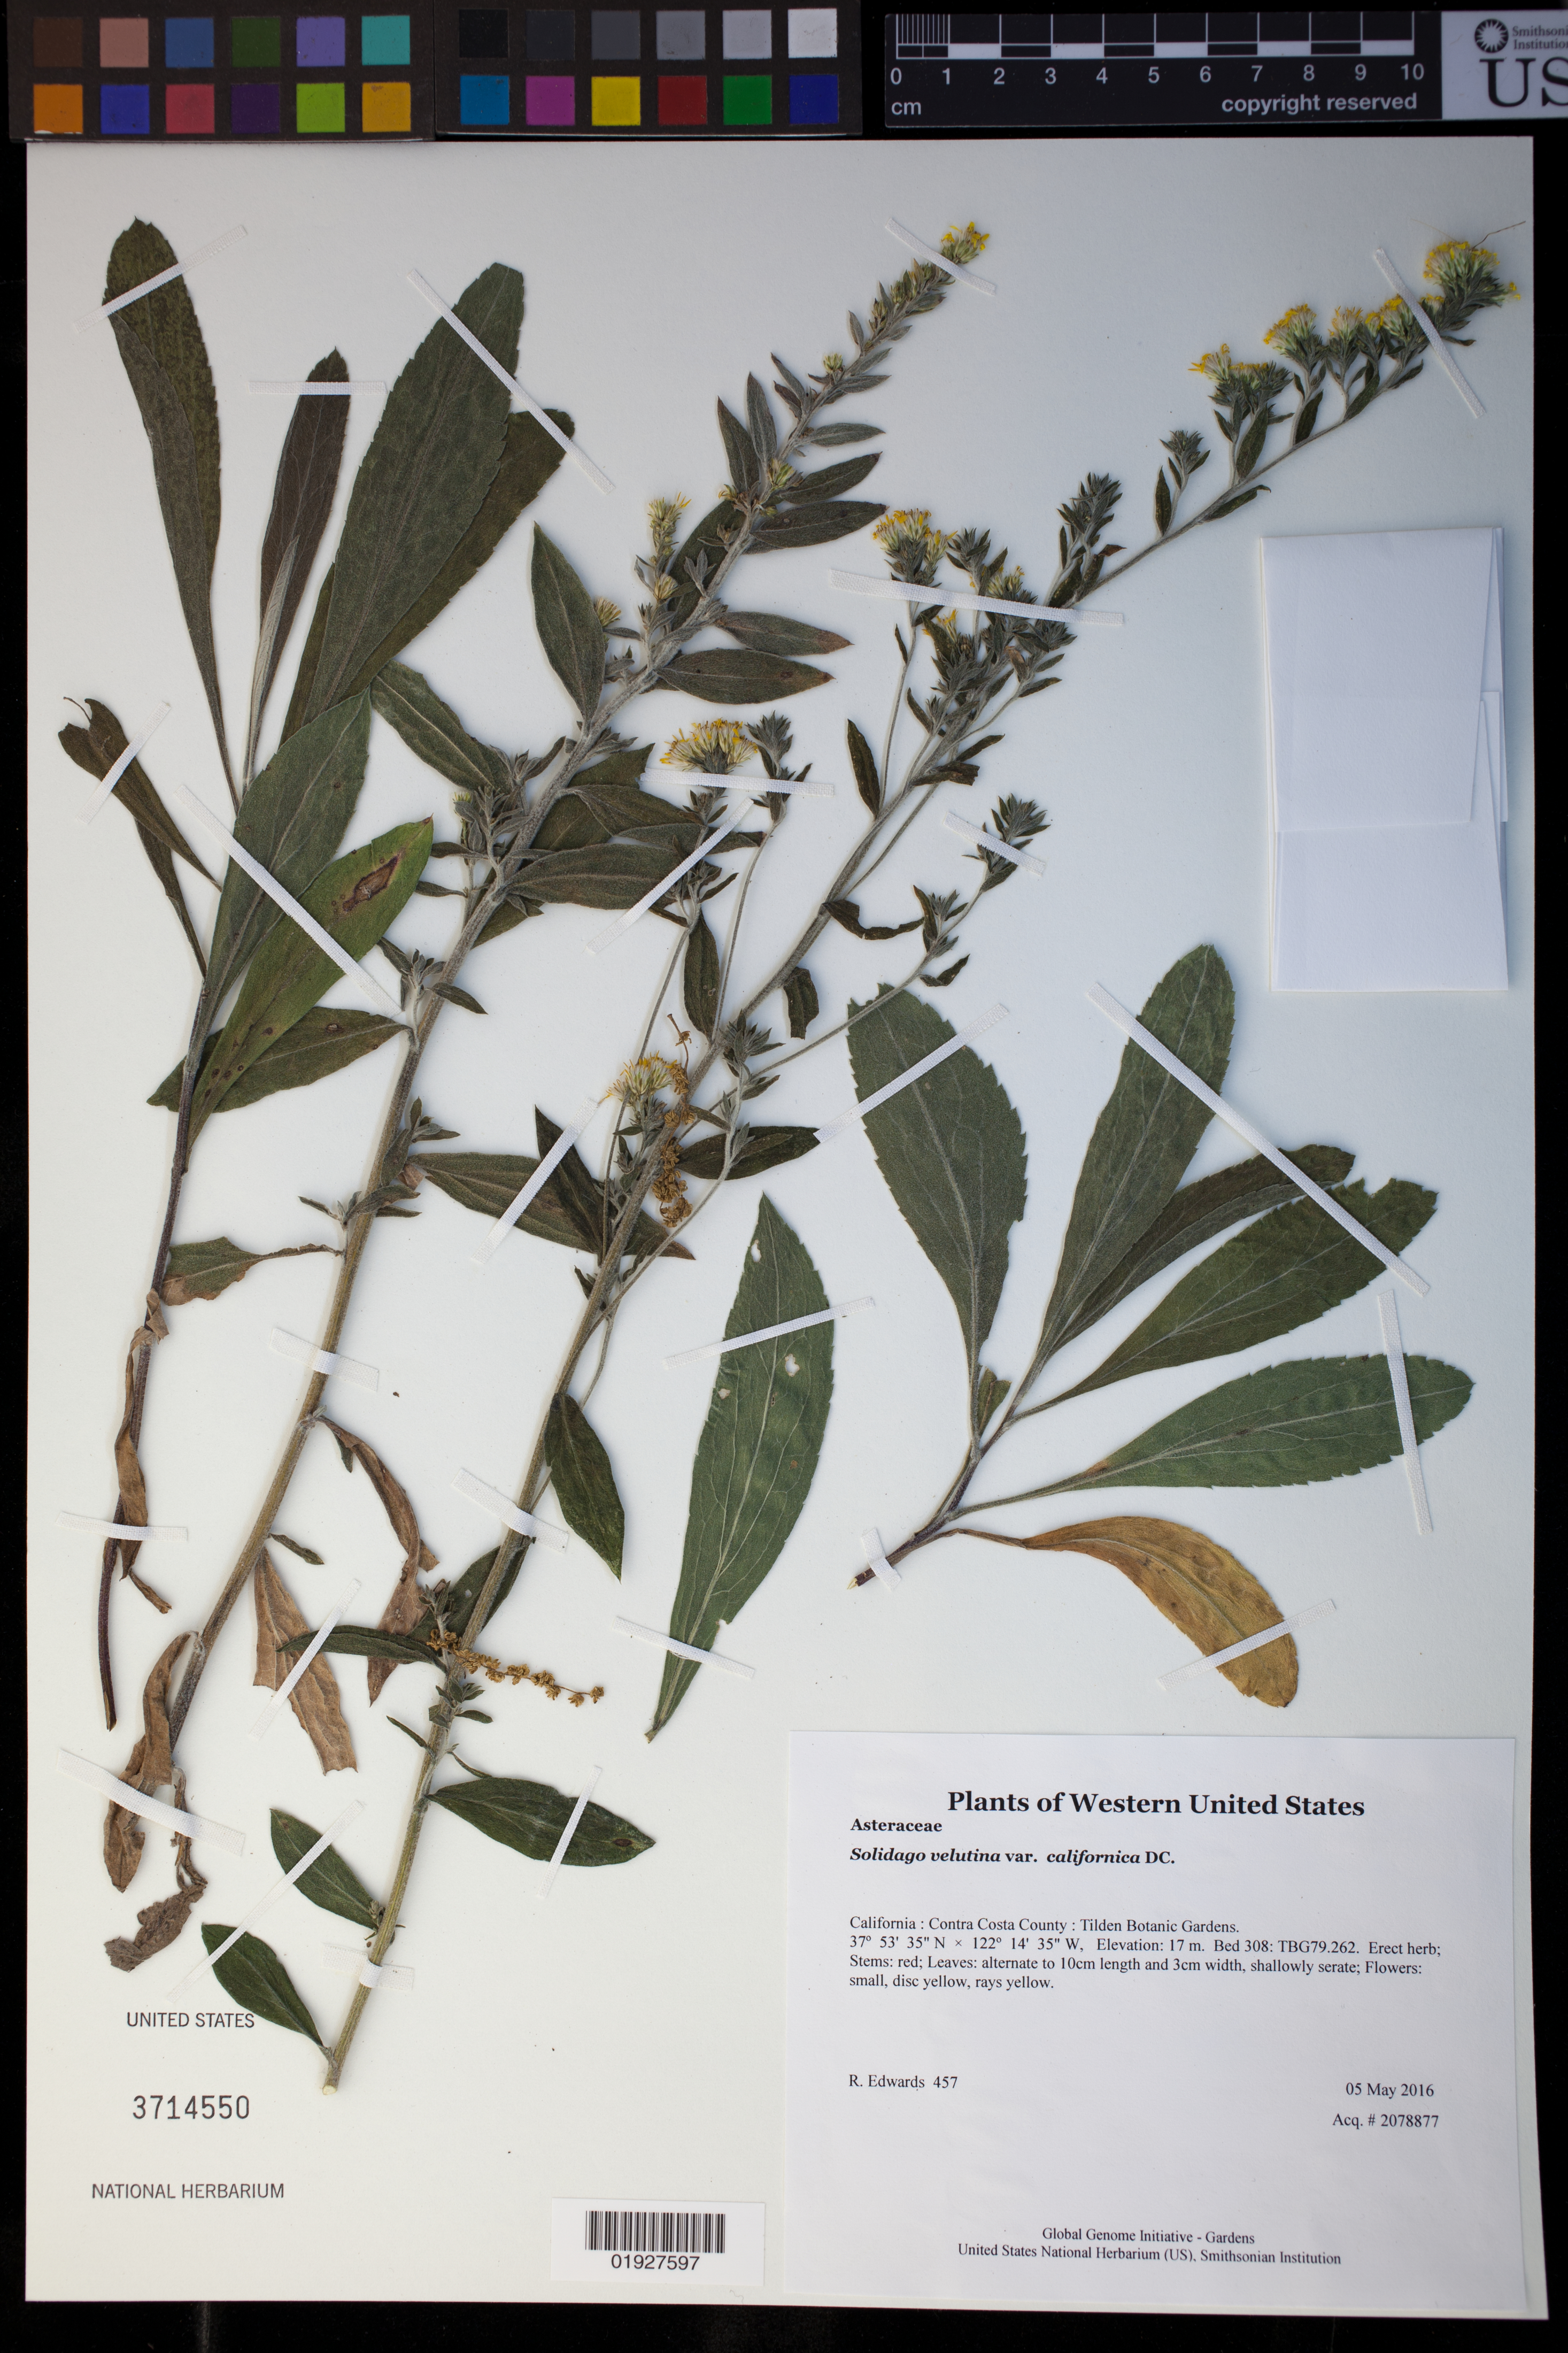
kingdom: Plantae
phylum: Tracheophyta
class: Magnoliopsida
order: Asterales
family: Asteraceae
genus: Solidago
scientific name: Solidago velutina var. californica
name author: DC.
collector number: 457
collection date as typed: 5 May 2016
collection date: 2016-05-05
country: United States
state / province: California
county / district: Contra Costa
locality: Tilden Botanic Gardens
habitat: Bed 308: TBG79.262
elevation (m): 17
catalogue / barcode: US 3714550